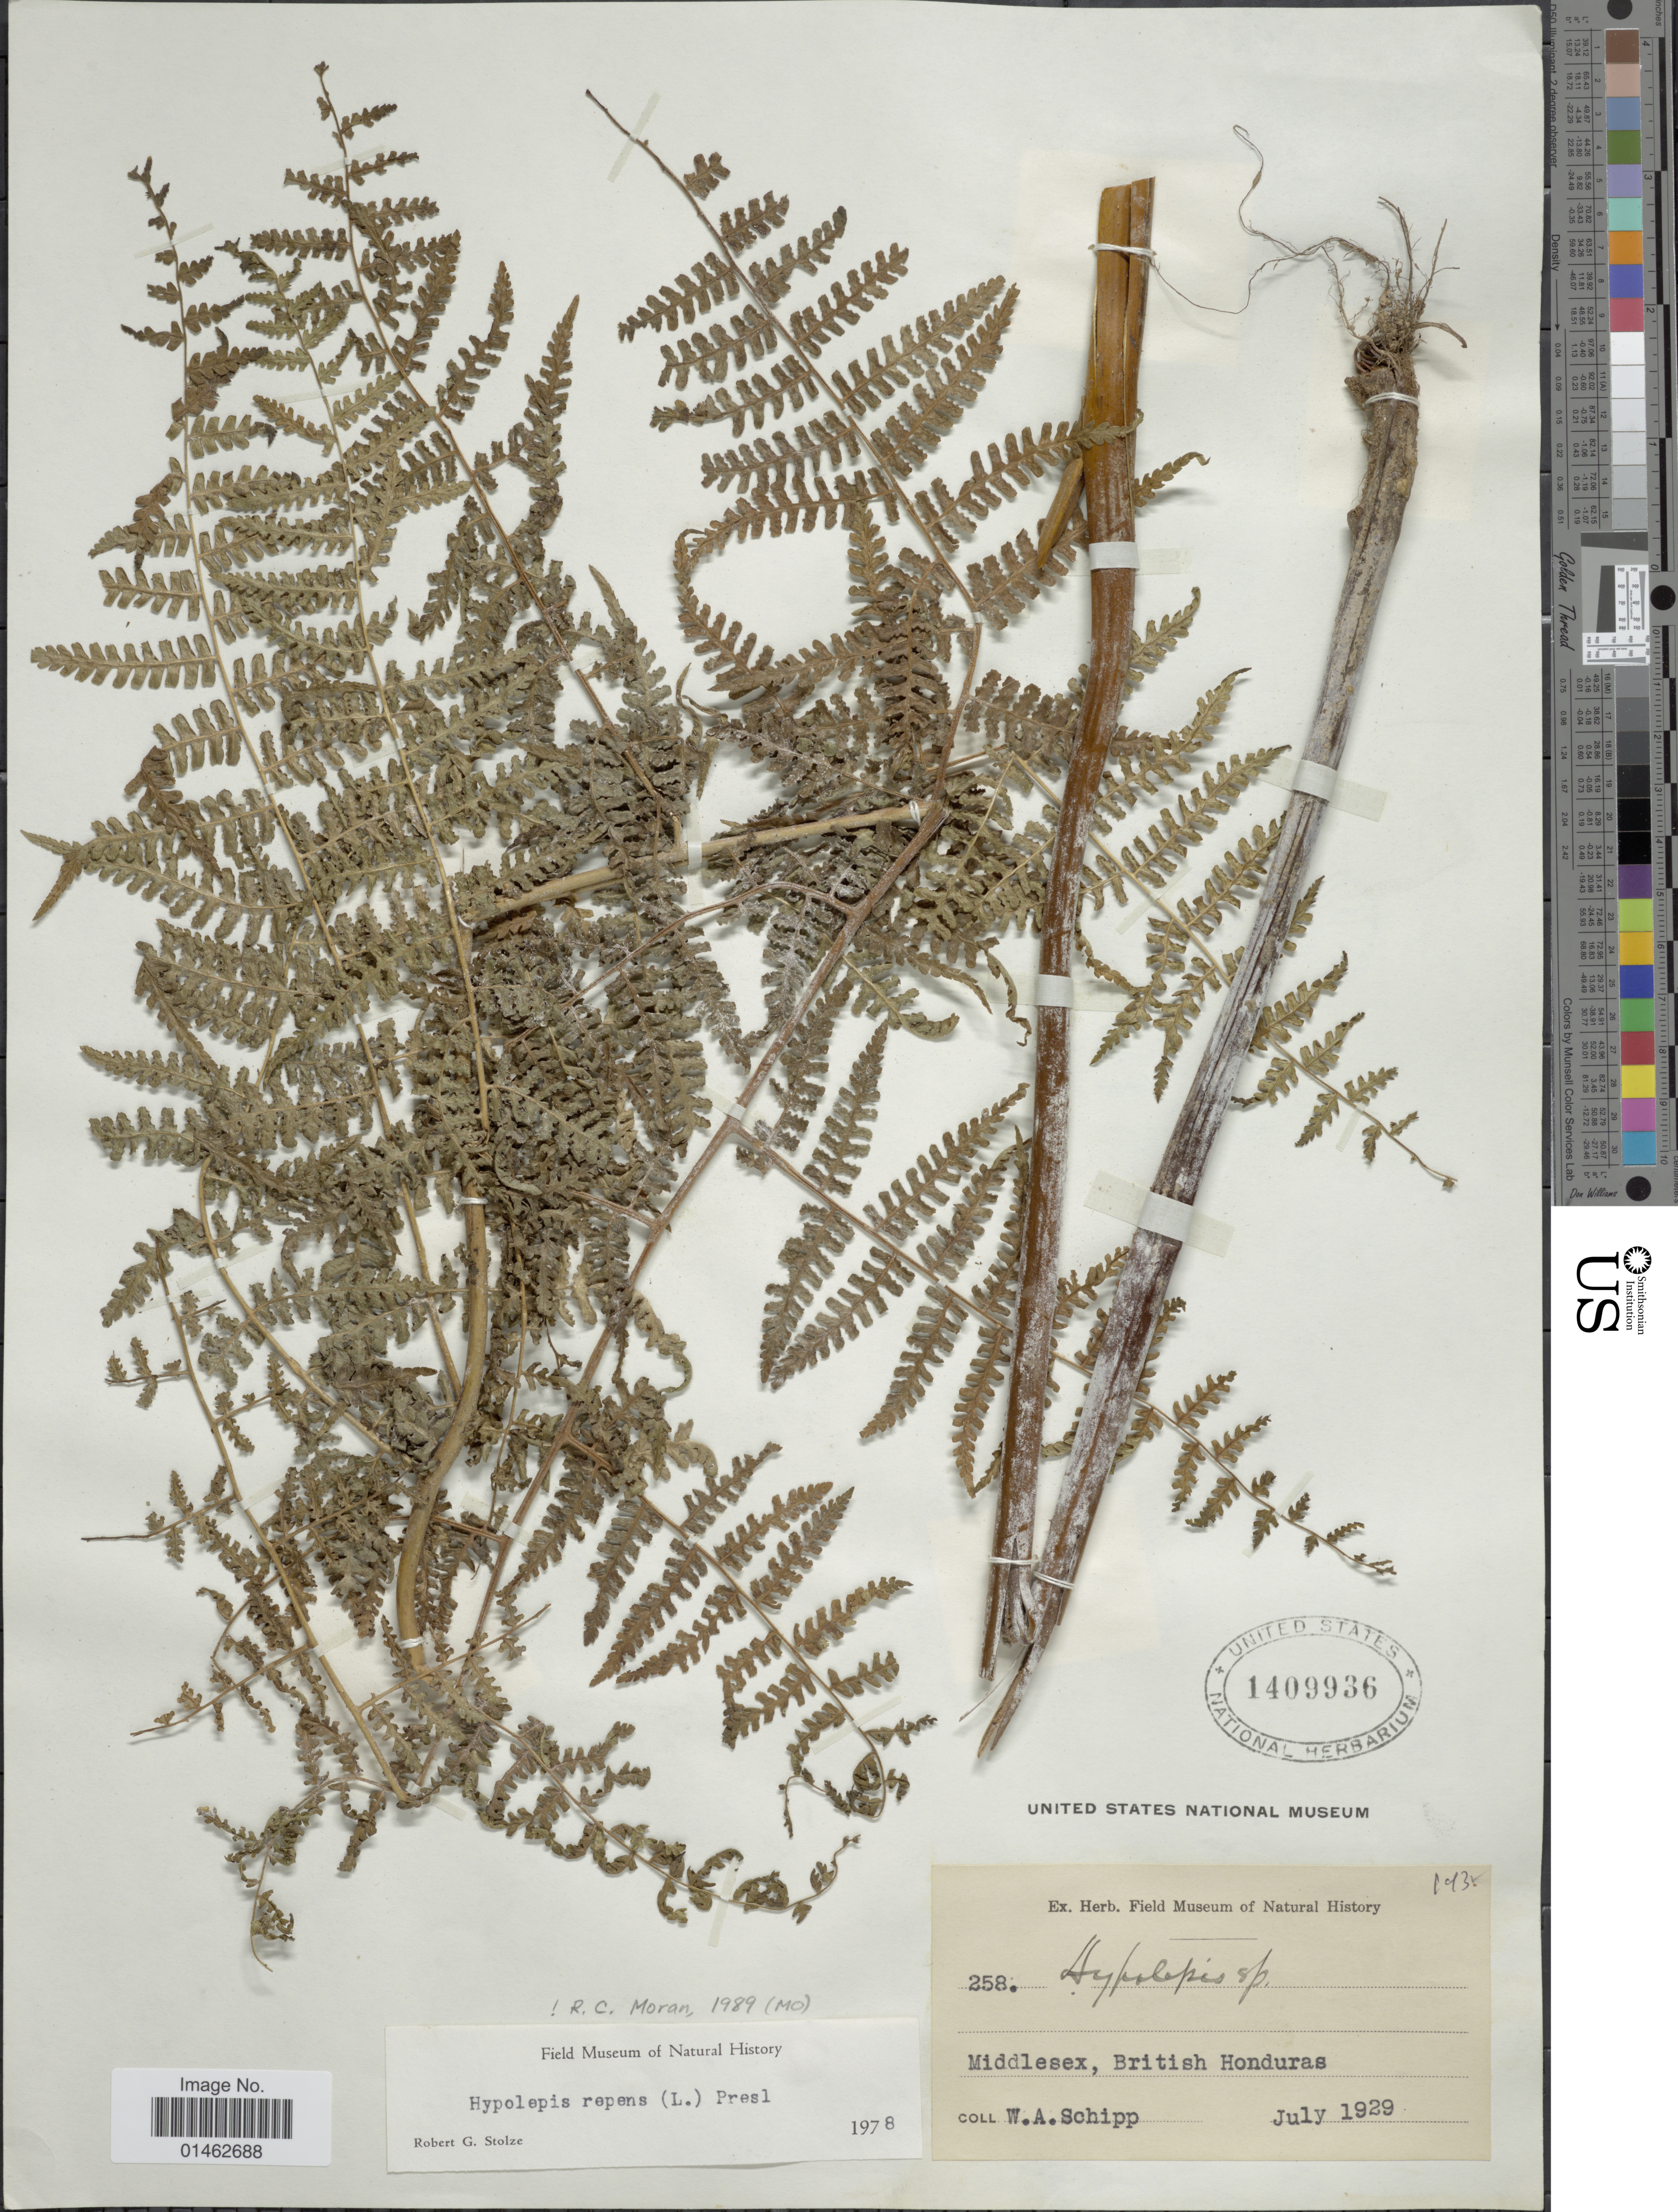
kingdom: Plantae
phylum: Tracheophyta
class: Polypodiopsida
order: Polypodiales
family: Dennstaedtiaceae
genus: Hypolepis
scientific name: Hypolepis repens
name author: (L.) C. Presl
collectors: W. Schipp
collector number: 258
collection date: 1929-07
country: Belize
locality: Midllesex, British Honduras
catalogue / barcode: US 1409936